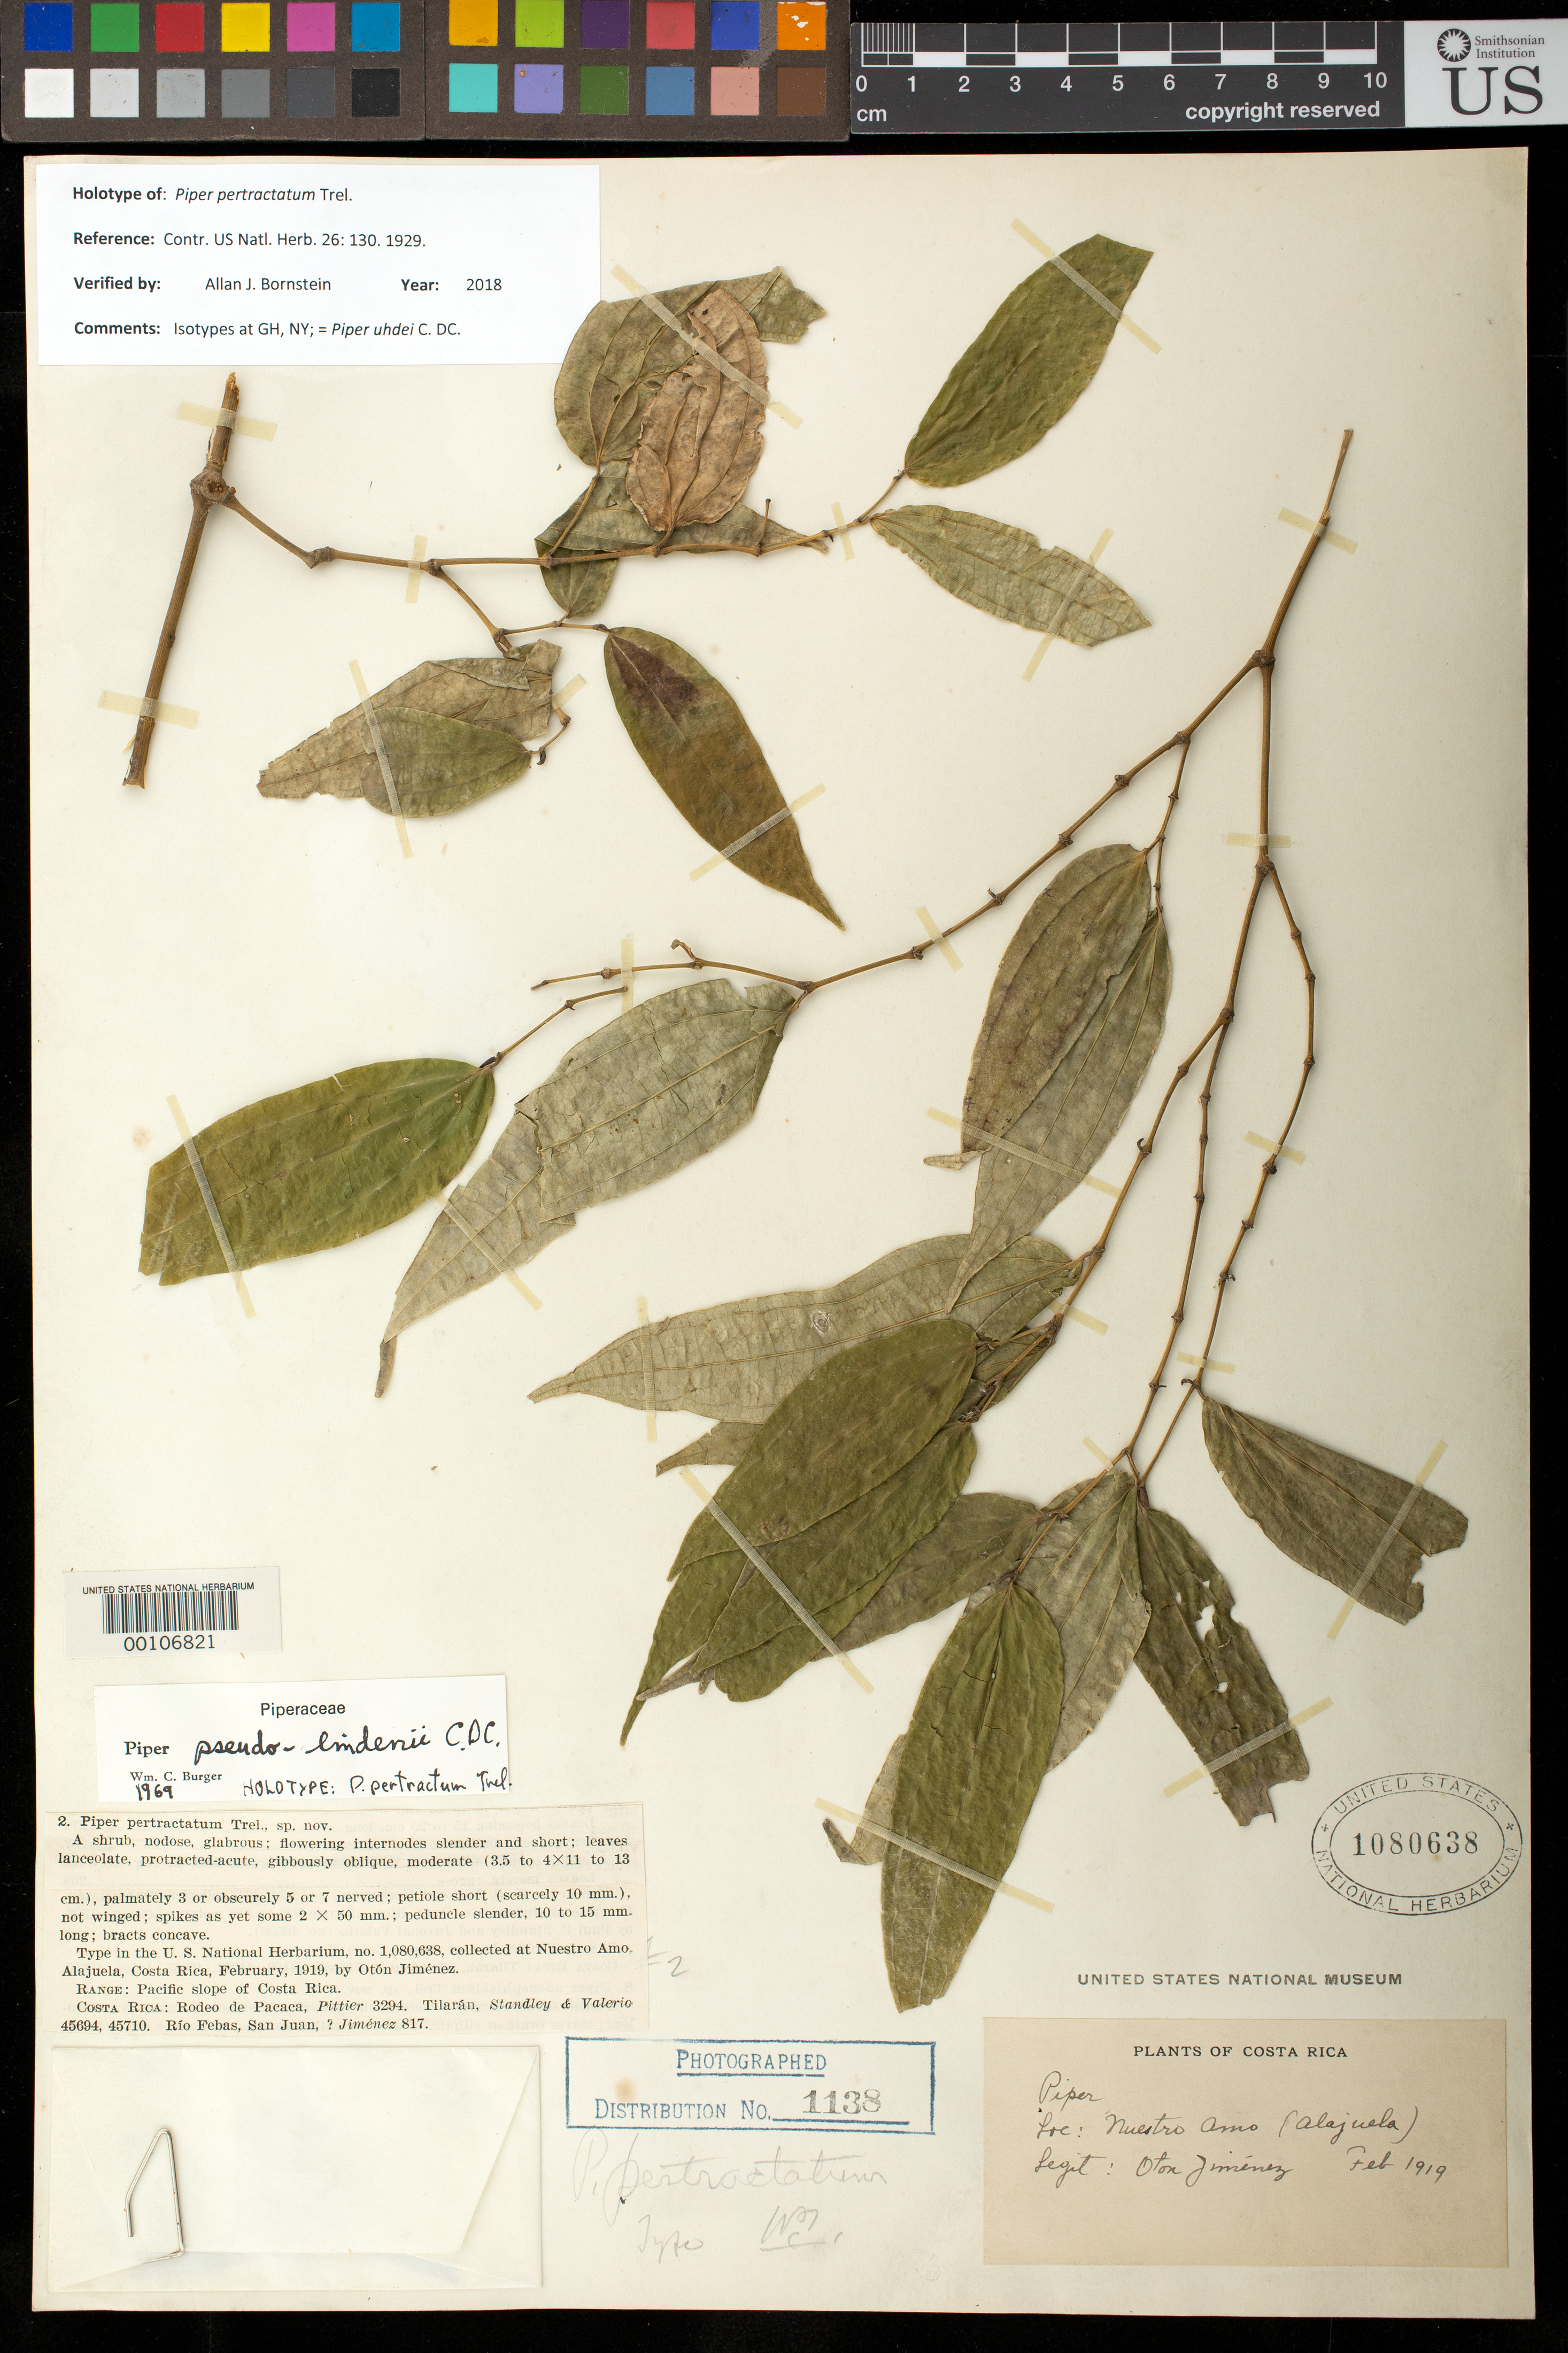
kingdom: Plantae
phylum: Tracheophyta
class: Magnoliopsida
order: Piperales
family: Piperaceae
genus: Piper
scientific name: Piper pertractatum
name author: Trel.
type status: Holotype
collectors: O. Jiménez L.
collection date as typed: Feb 1919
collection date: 1919-02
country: Costa Rica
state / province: Alajuela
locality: Nuestro Amo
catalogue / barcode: US 1080638